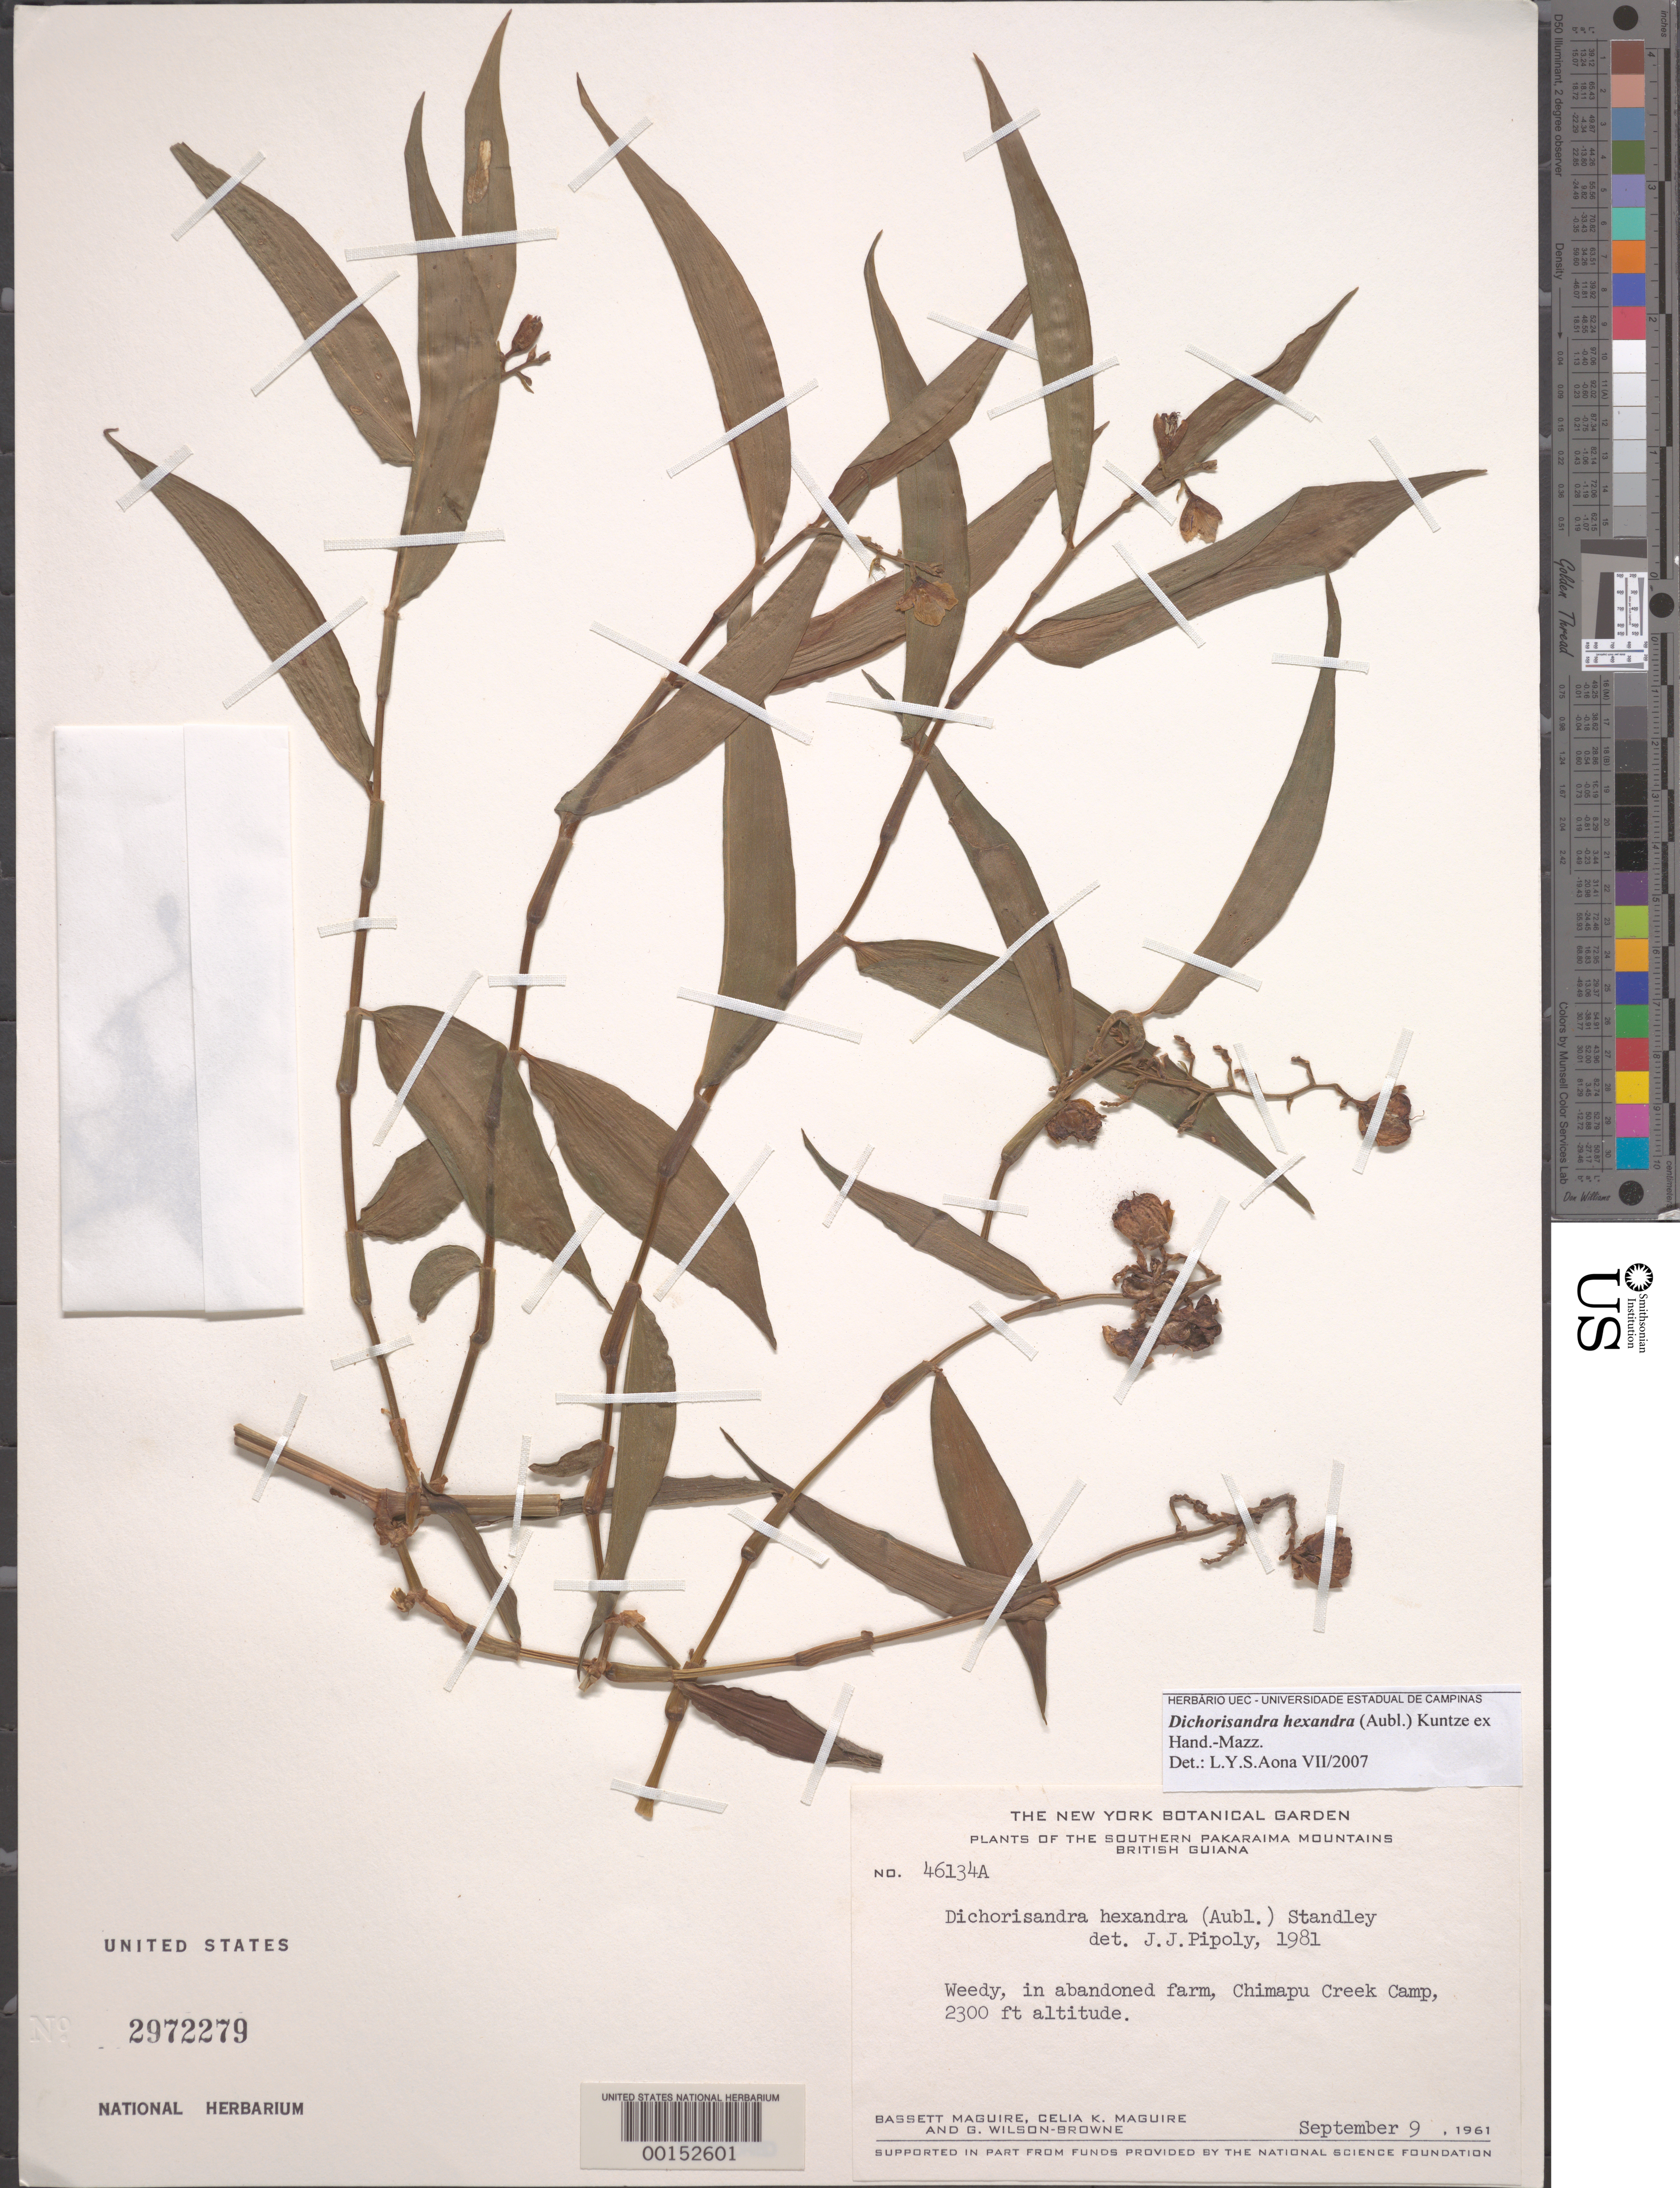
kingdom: Plantae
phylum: Tracheophyta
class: Liliopsida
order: Commelinales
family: Commelinaceae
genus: Dichorisandra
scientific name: Dichorisandra hexandra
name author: (Aubl.) Standl.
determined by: Pipoly, J. J., III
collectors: B. Maguire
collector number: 46134a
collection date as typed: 09 Sep 1961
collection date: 1961-09-09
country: Guyana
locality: Southern pakaraima mts., chimapu creek camp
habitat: Weedy, abandoned farm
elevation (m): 702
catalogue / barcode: US 2972279